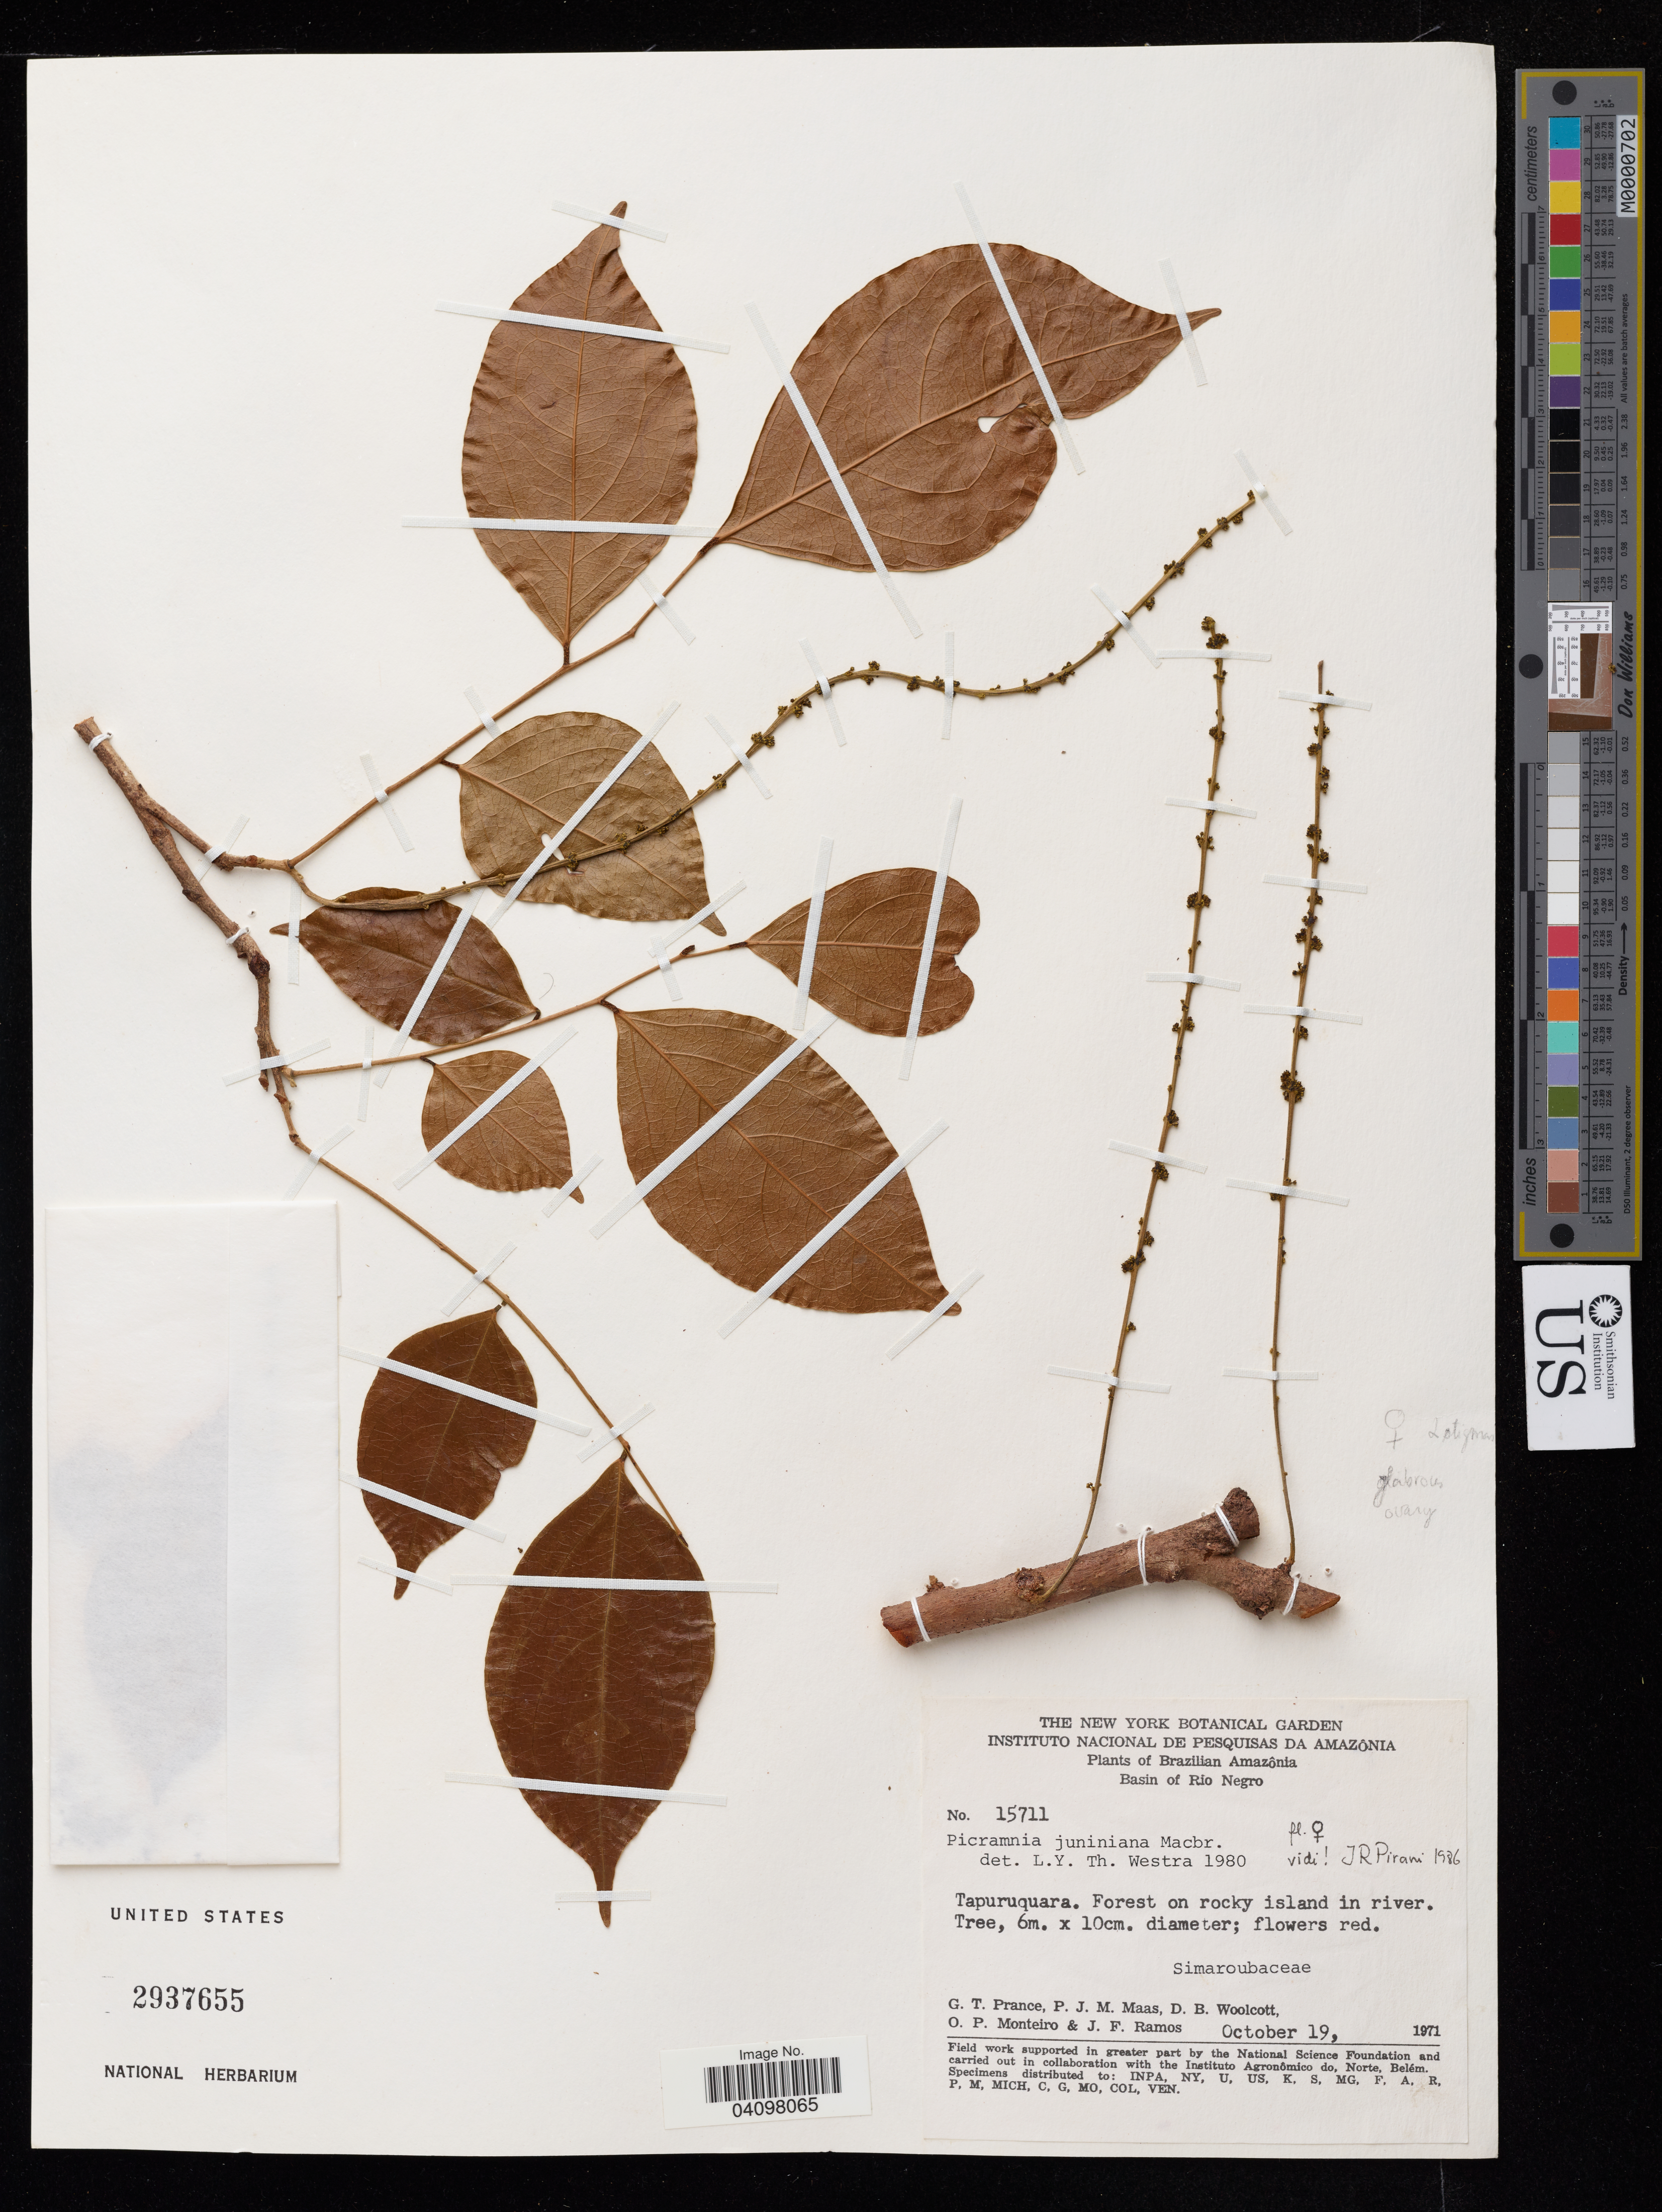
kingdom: Plantae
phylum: Tracheophyta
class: Magnoliopsida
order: Picramniales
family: Picramniaceae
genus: Picramnia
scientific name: Picramnia juniniana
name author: J.F. Macbr.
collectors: G. T. Prance, P. Maas, D. B. Woolcott & O. Monteiro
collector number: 15711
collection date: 1971-10-19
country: Brazil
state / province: Amazonas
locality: Basin of Rio Negro. Tapuruquara.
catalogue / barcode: US 2937655